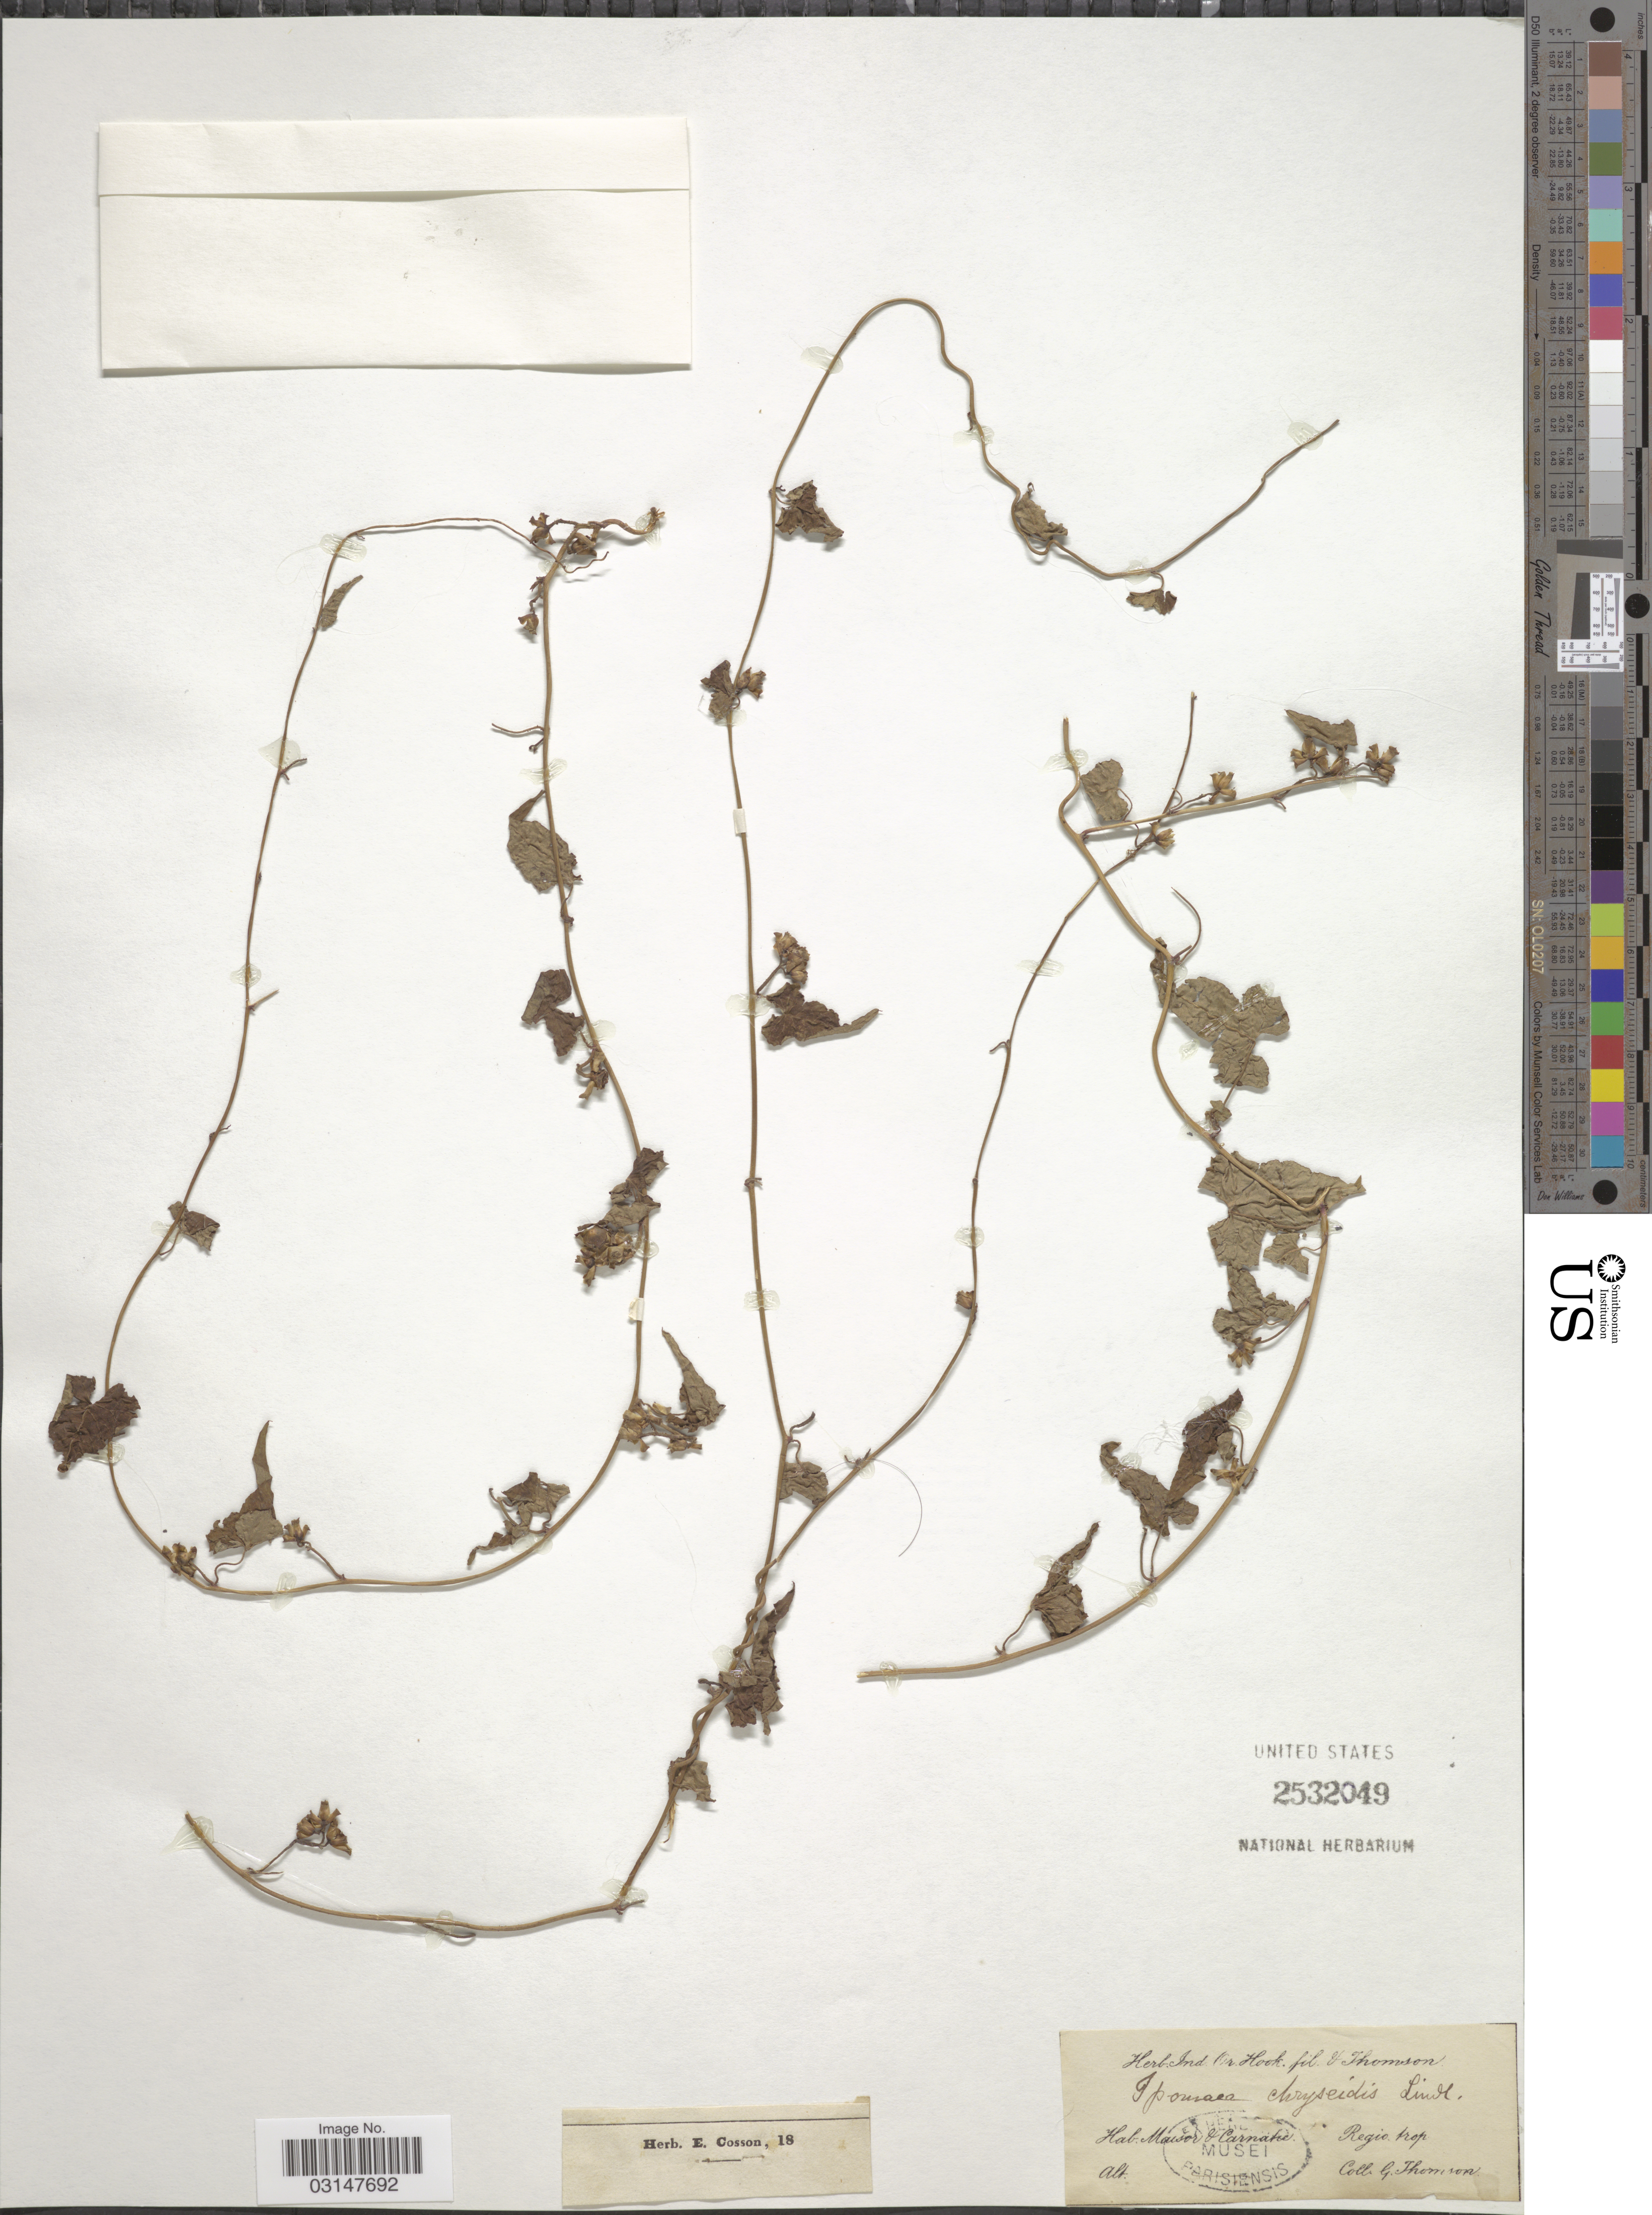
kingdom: Plantae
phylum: Tracheophyta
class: Magnoliopsida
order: Solanales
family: Convolvulaceae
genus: Merremia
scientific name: Merremia hederacea f. hederacea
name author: (Burm. f.) Hallier f.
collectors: G. Thomson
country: India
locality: Maisor & Carnatic. Regio trop.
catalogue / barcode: US 2532049